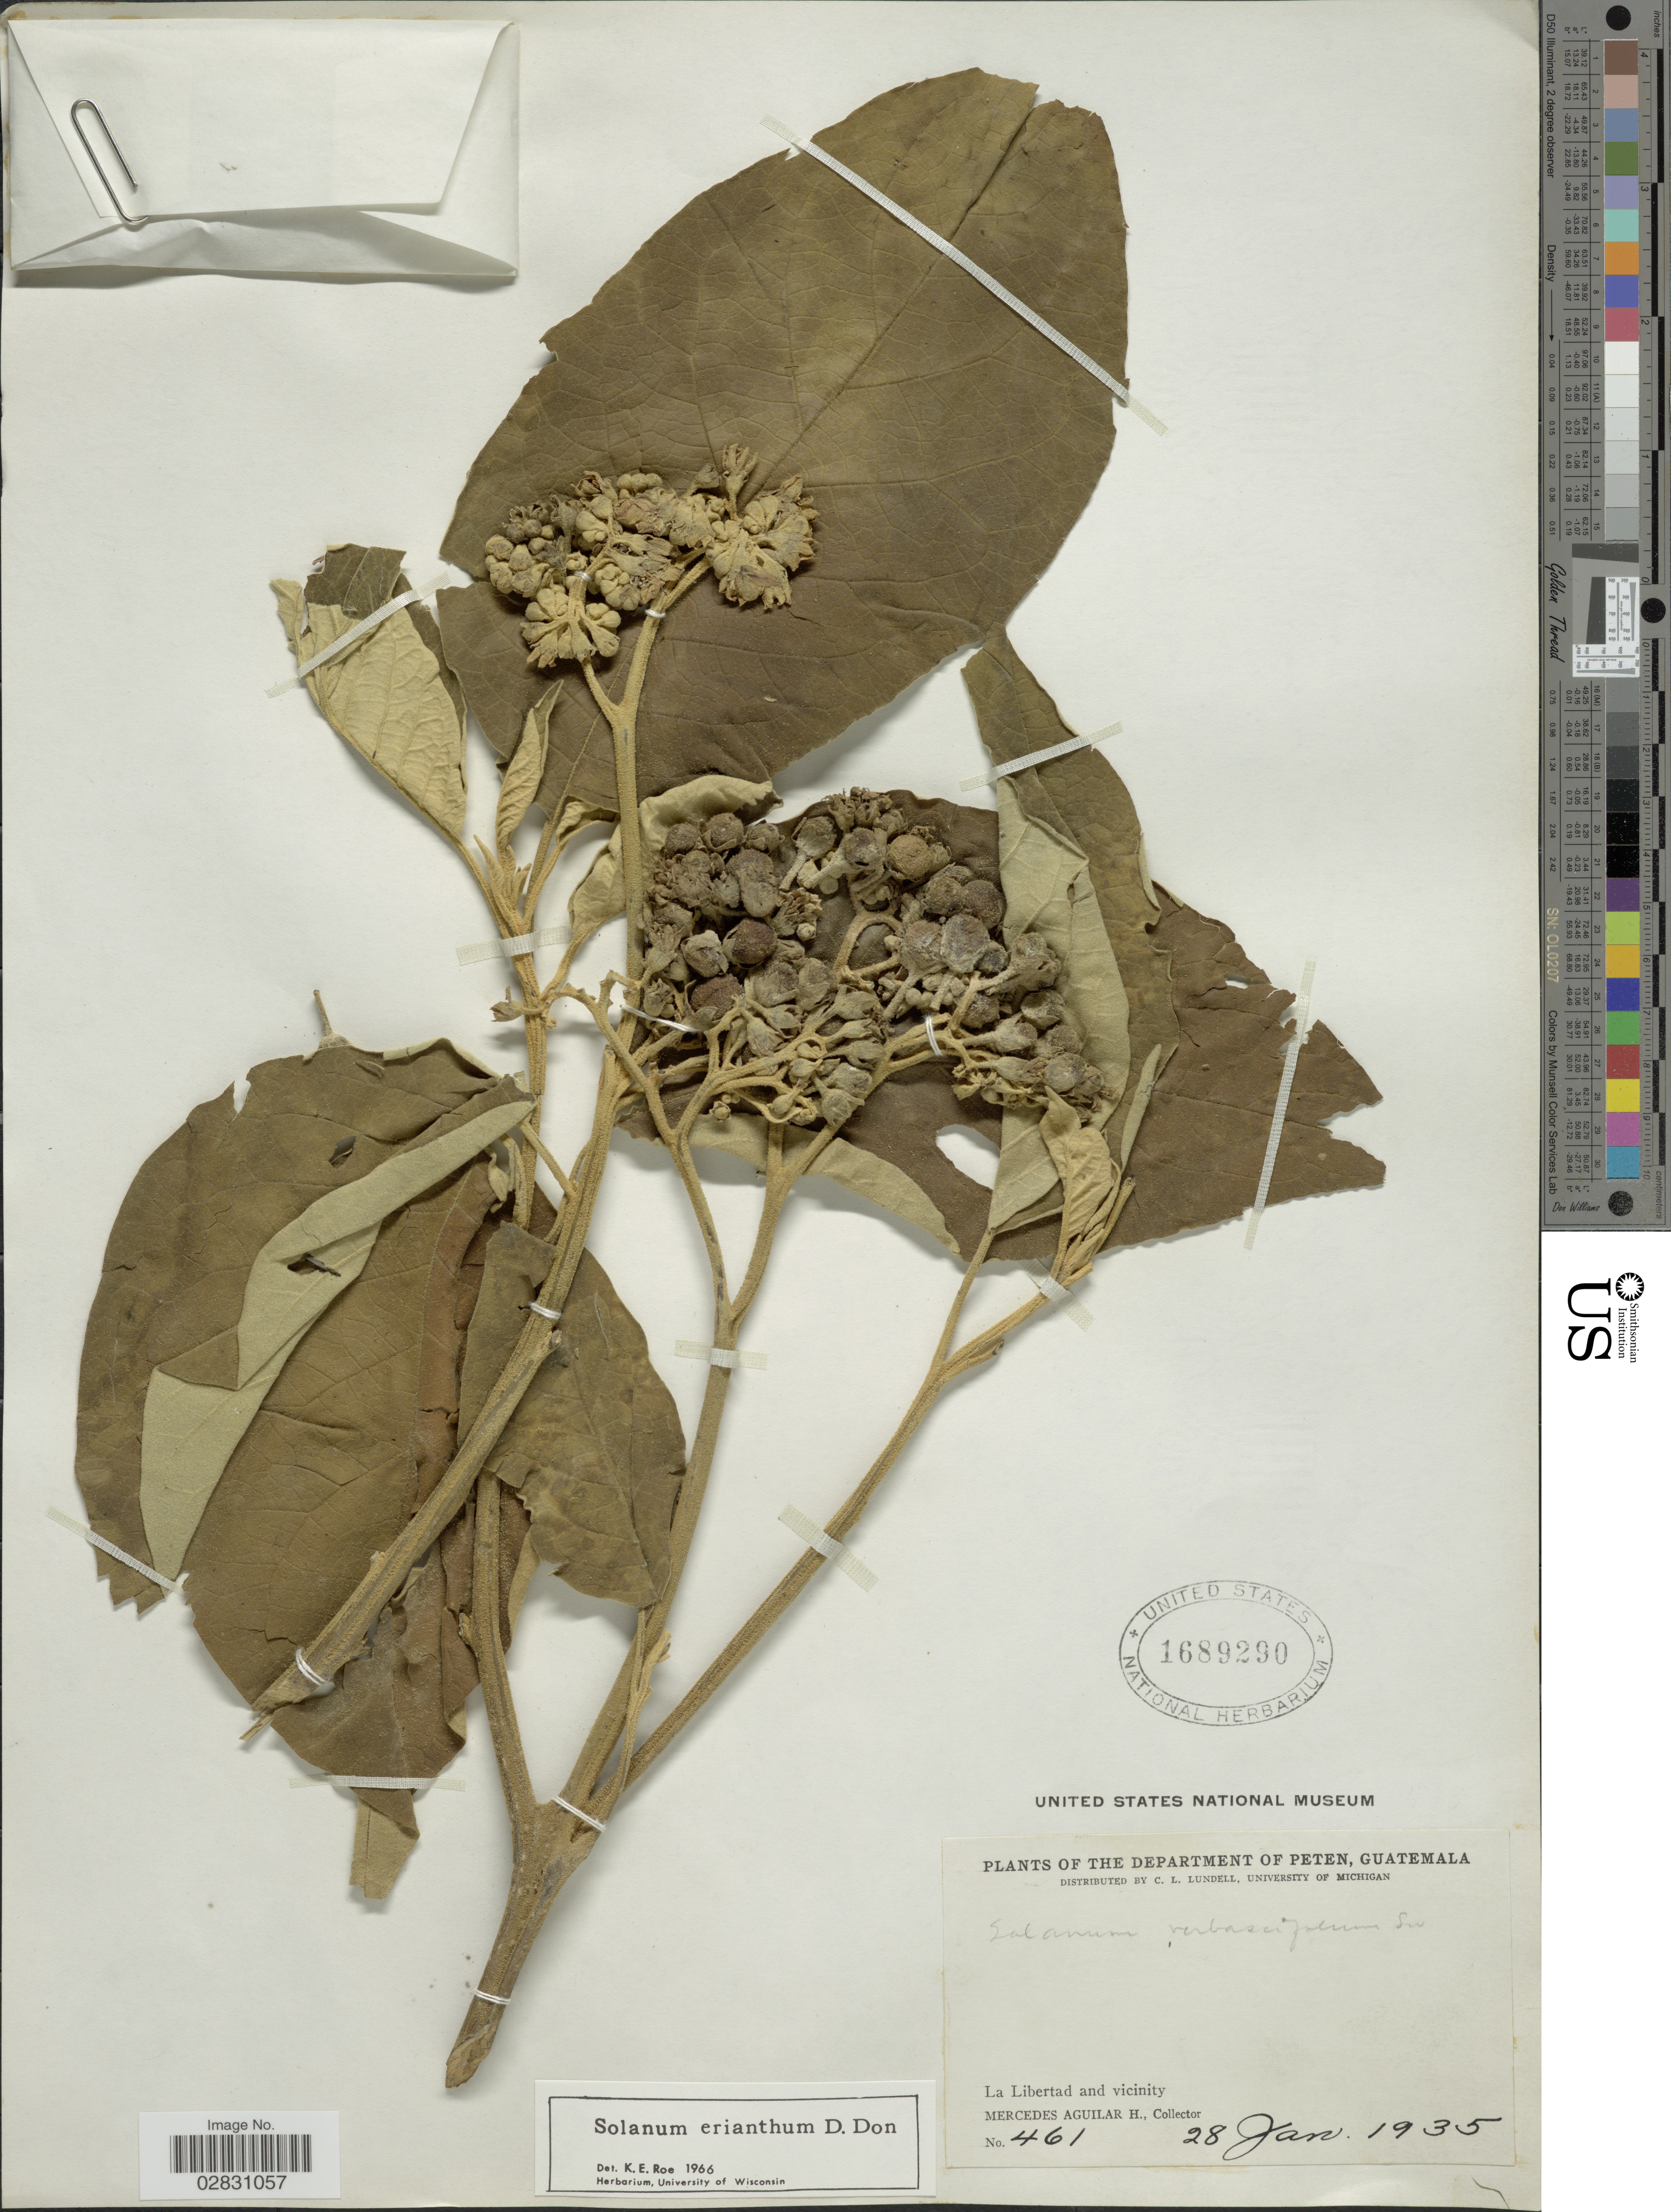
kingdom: Plantae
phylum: Tracheophyta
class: Magnoliopsida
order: Solanales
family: Solanaceae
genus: Solanum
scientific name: Solanum erianthum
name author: D. Don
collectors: M. Aguilar H.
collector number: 461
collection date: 1935-01-28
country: Guatemala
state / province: El Petén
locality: The Department of Peten. La Libertad and vicinity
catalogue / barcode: US 1689290